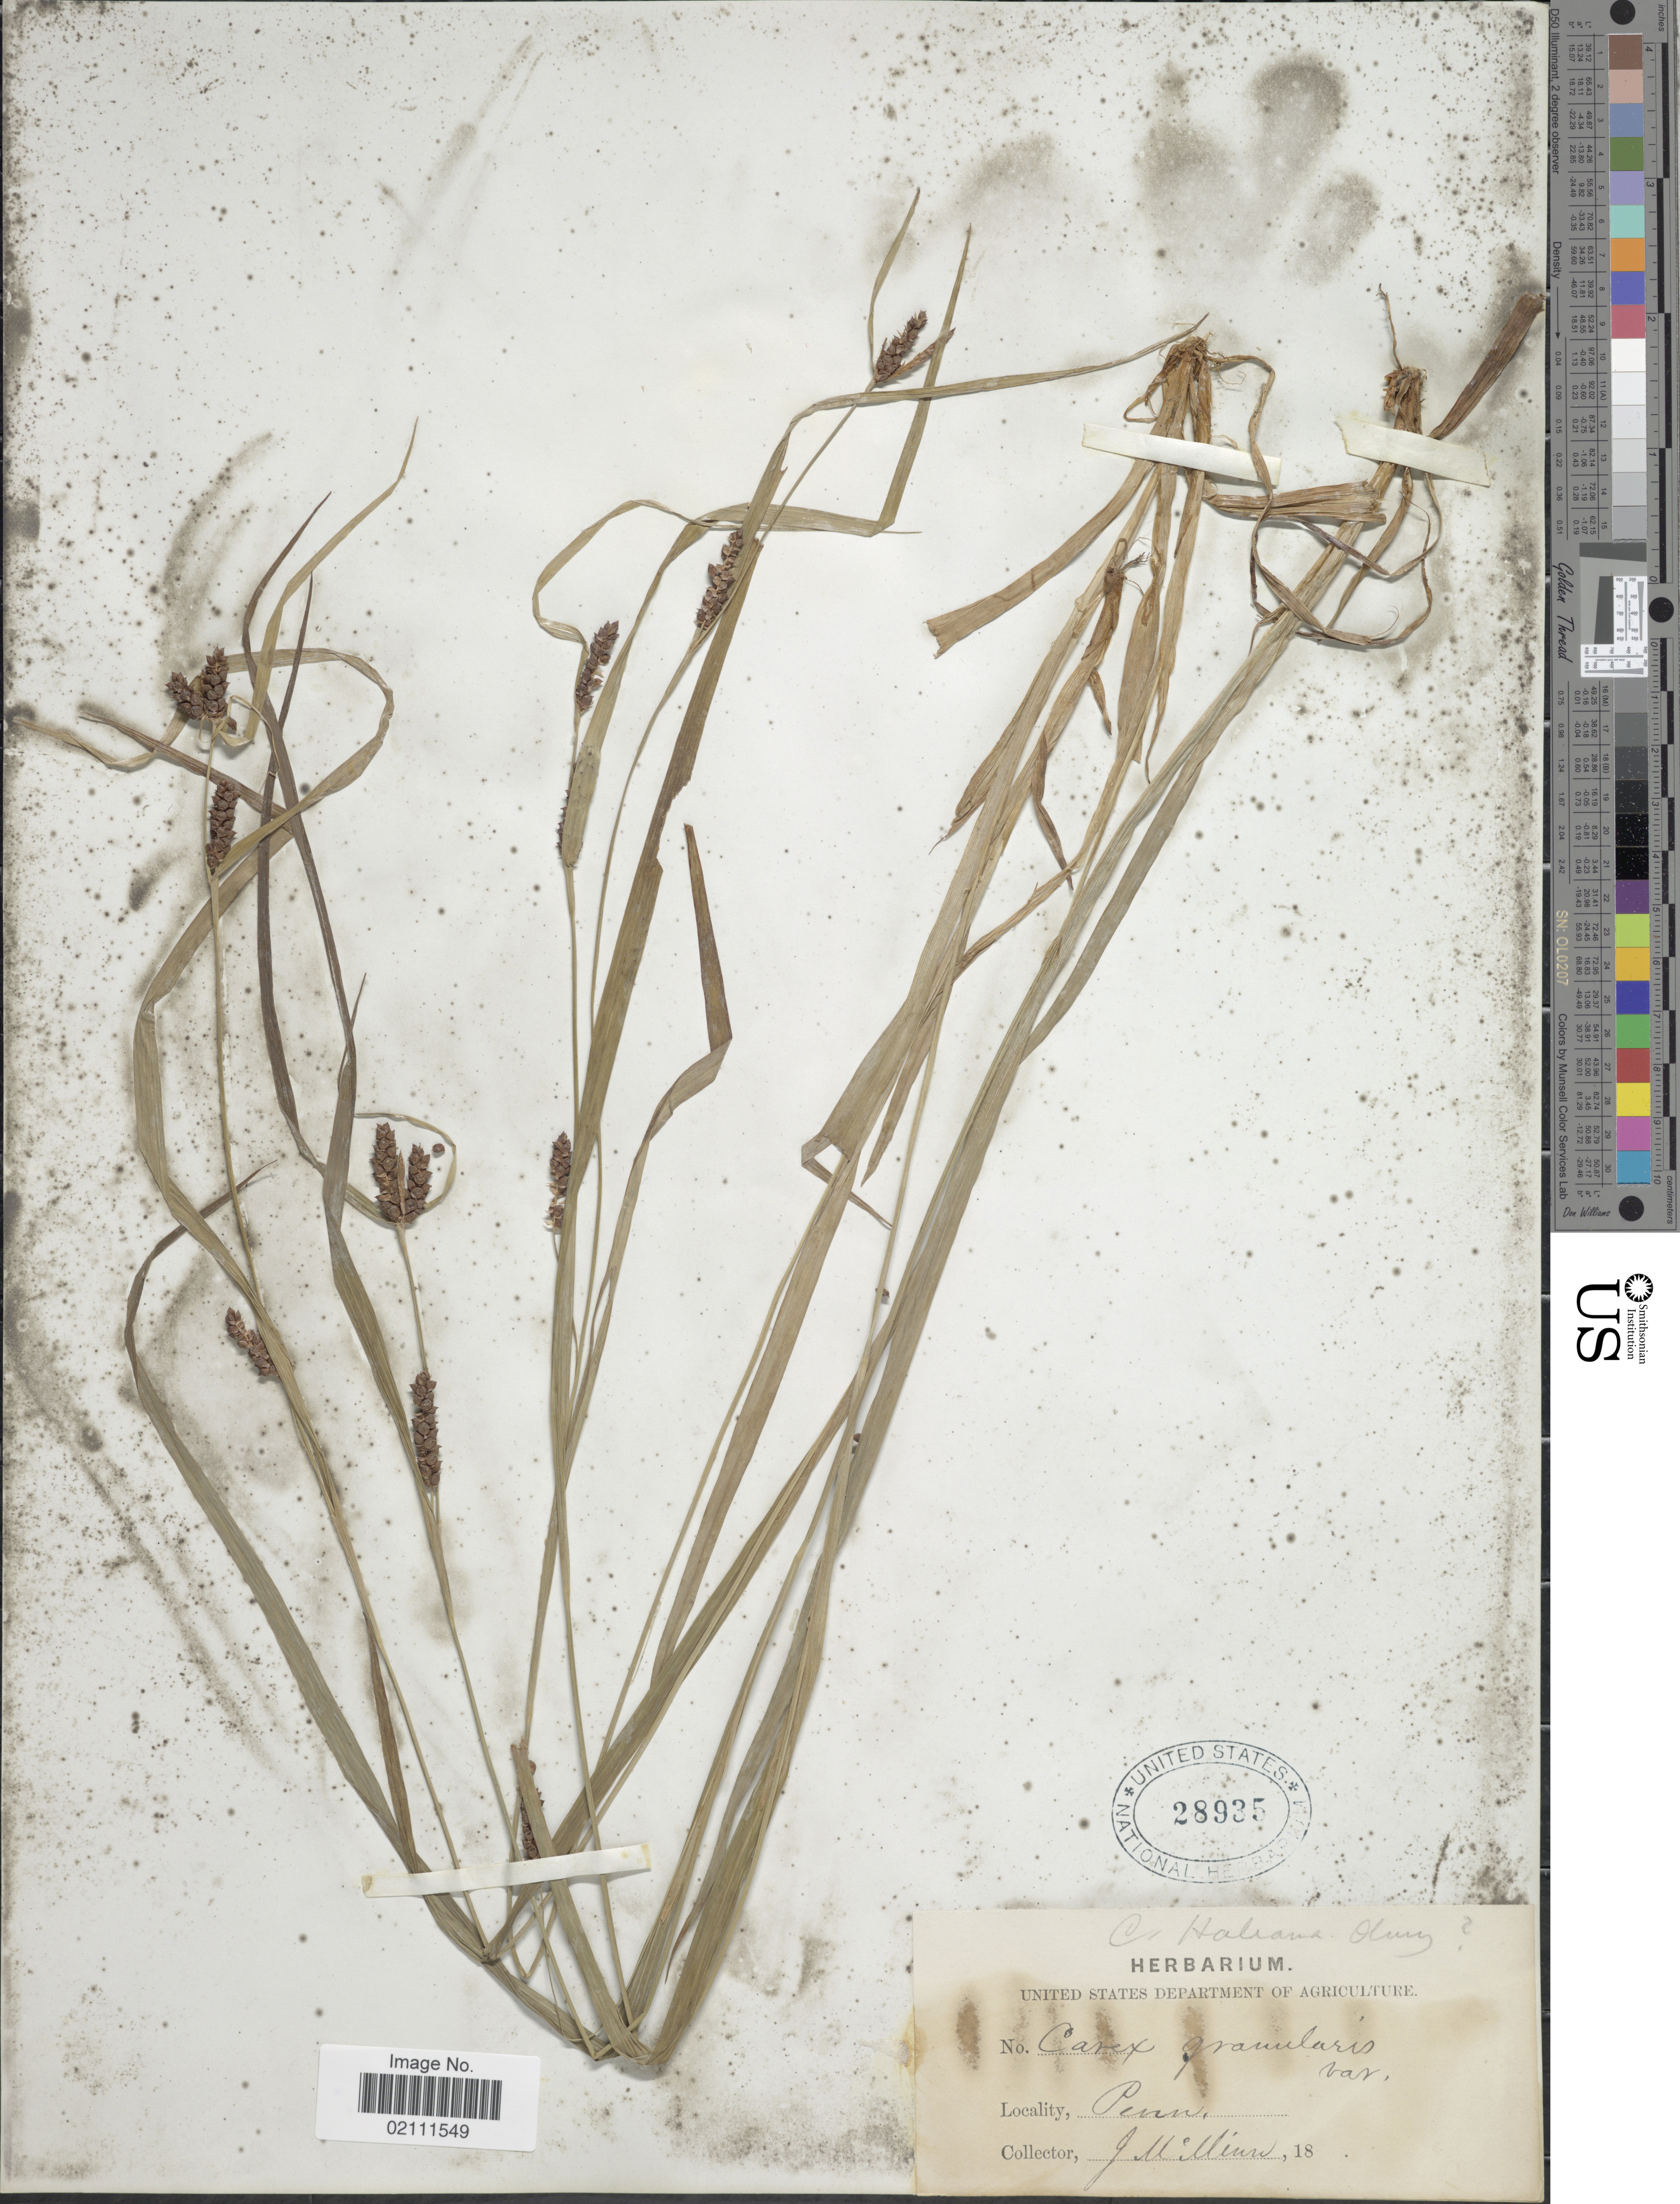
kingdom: Plantae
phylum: Tracheophyta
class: Liliopsida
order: Poales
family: Cyperaceae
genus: Carex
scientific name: Carex granularis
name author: Muhl. ex Willd.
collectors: J. McMinn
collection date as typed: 18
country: United States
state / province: Pennsylvania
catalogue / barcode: US 28935